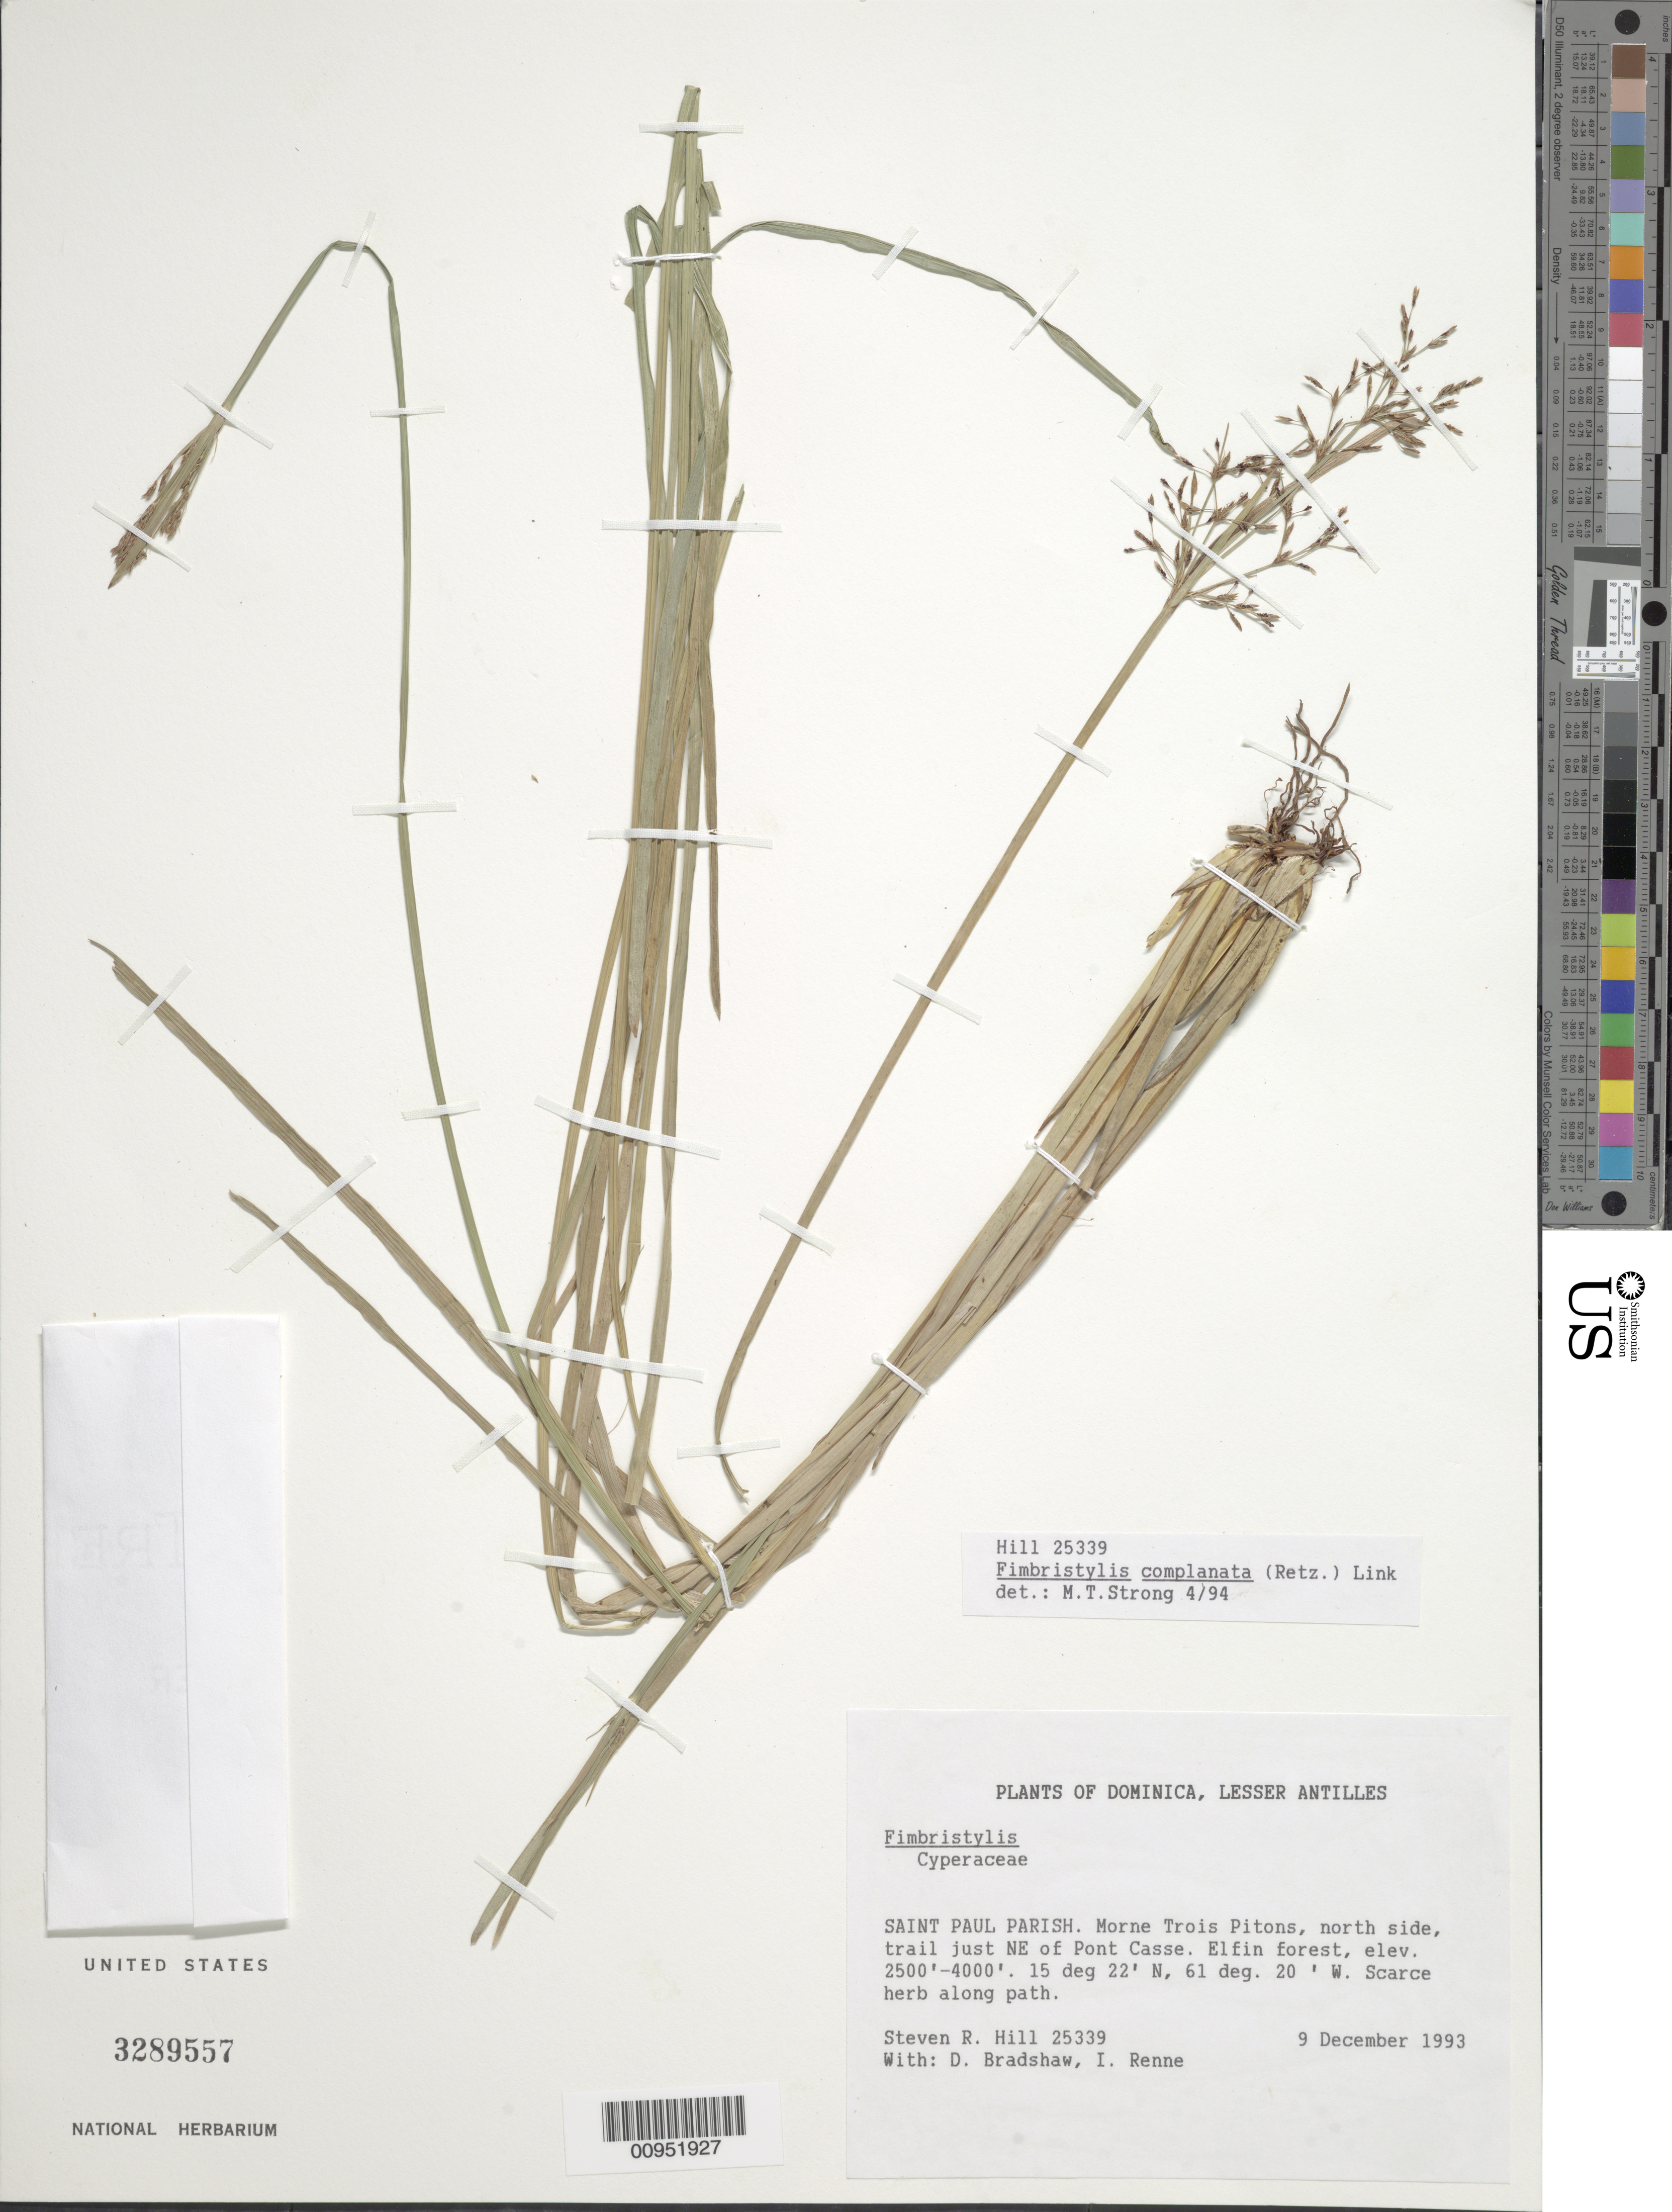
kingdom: Plantae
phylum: Tracheophyta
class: Liliopsida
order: Poales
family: Cyperaceae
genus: Fimbristylis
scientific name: Fimbristylis complanata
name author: (Retz.) Link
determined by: Strong, M. T., (US), Smithsonian Institution - National Museum of Natural History (UNITED STATES)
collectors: S. R. Hill, D. Bradshaw & I. Renne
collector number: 25339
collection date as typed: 09 Dec 1993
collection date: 1993-12-09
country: Dominica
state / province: St. Paul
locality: Morne Trois Pitons, north side trail just NE of Pont Casse; elfin forest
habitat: Elfin forest, along path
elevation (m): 762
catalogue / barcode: US 3289557